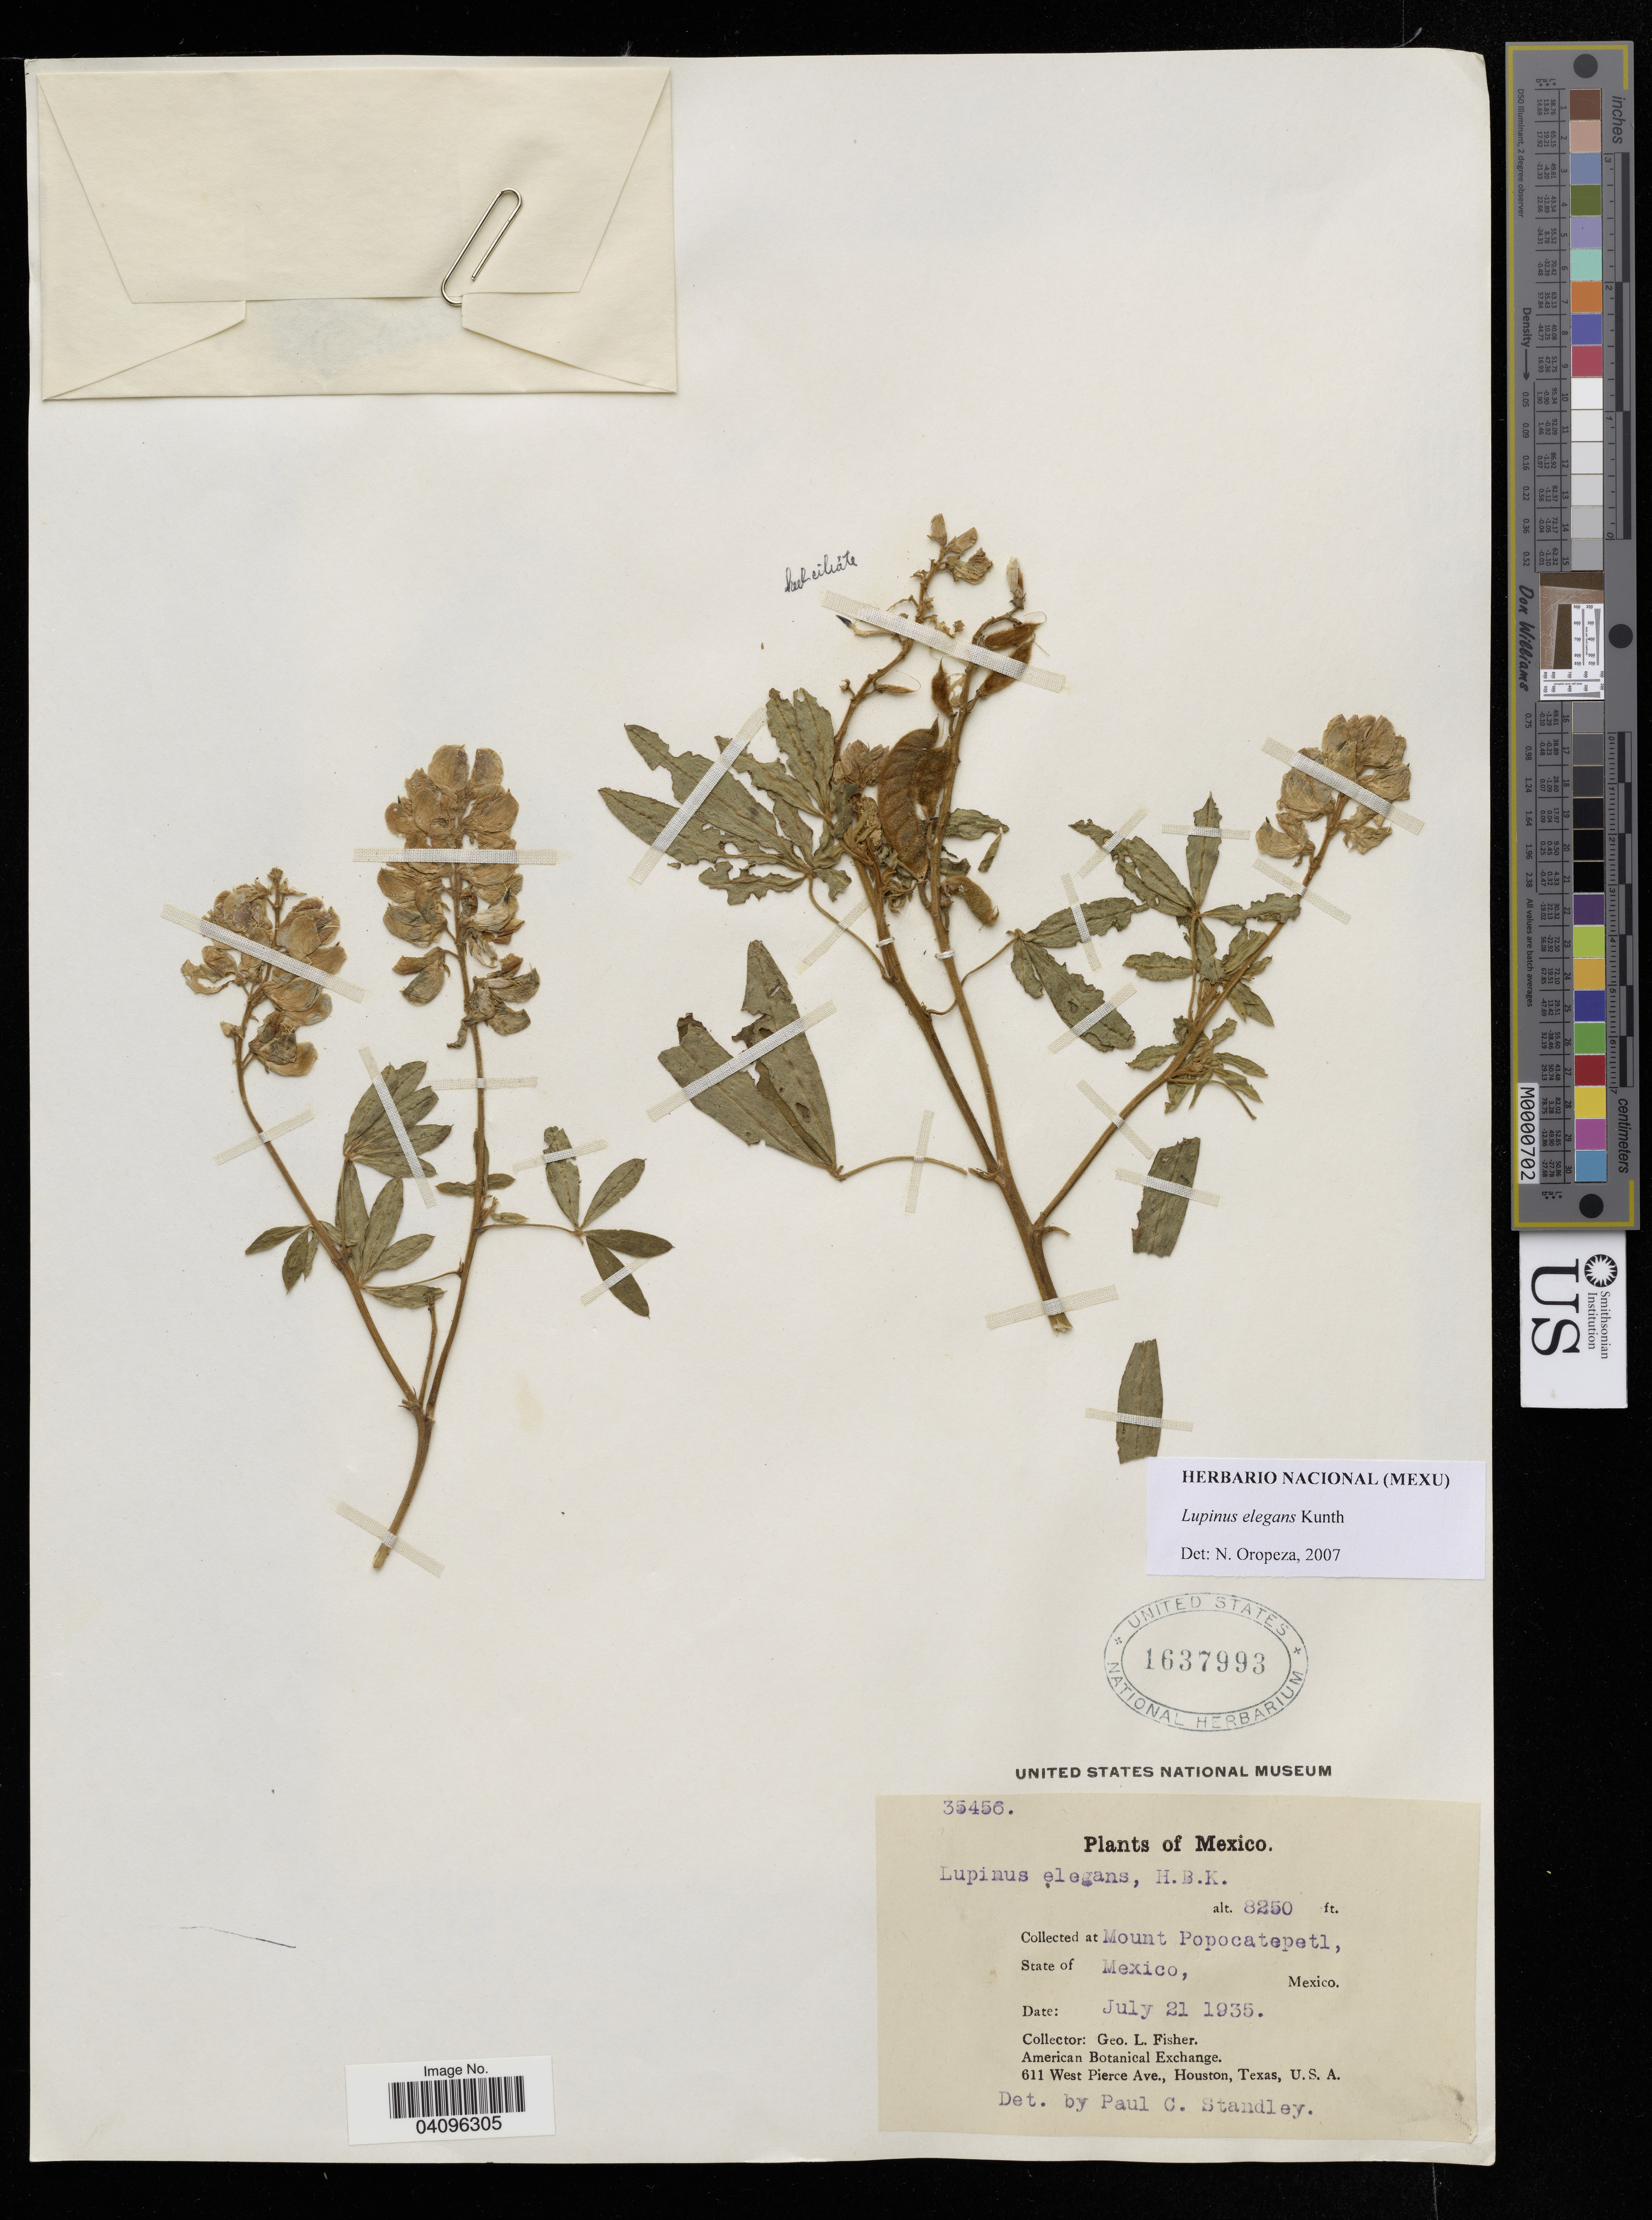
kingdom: Plantae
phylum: Tracheophyta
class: Magnoliopsida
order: Fabales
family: Fabaceae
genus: Lupinus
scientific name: Lupinus elegans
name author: Kunth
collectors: G. L. Fisher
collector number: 35456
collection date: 1935-07-21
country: Mexico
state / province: México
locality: Mount Popocatepetl.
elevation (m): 2515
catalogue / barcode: US 1637993